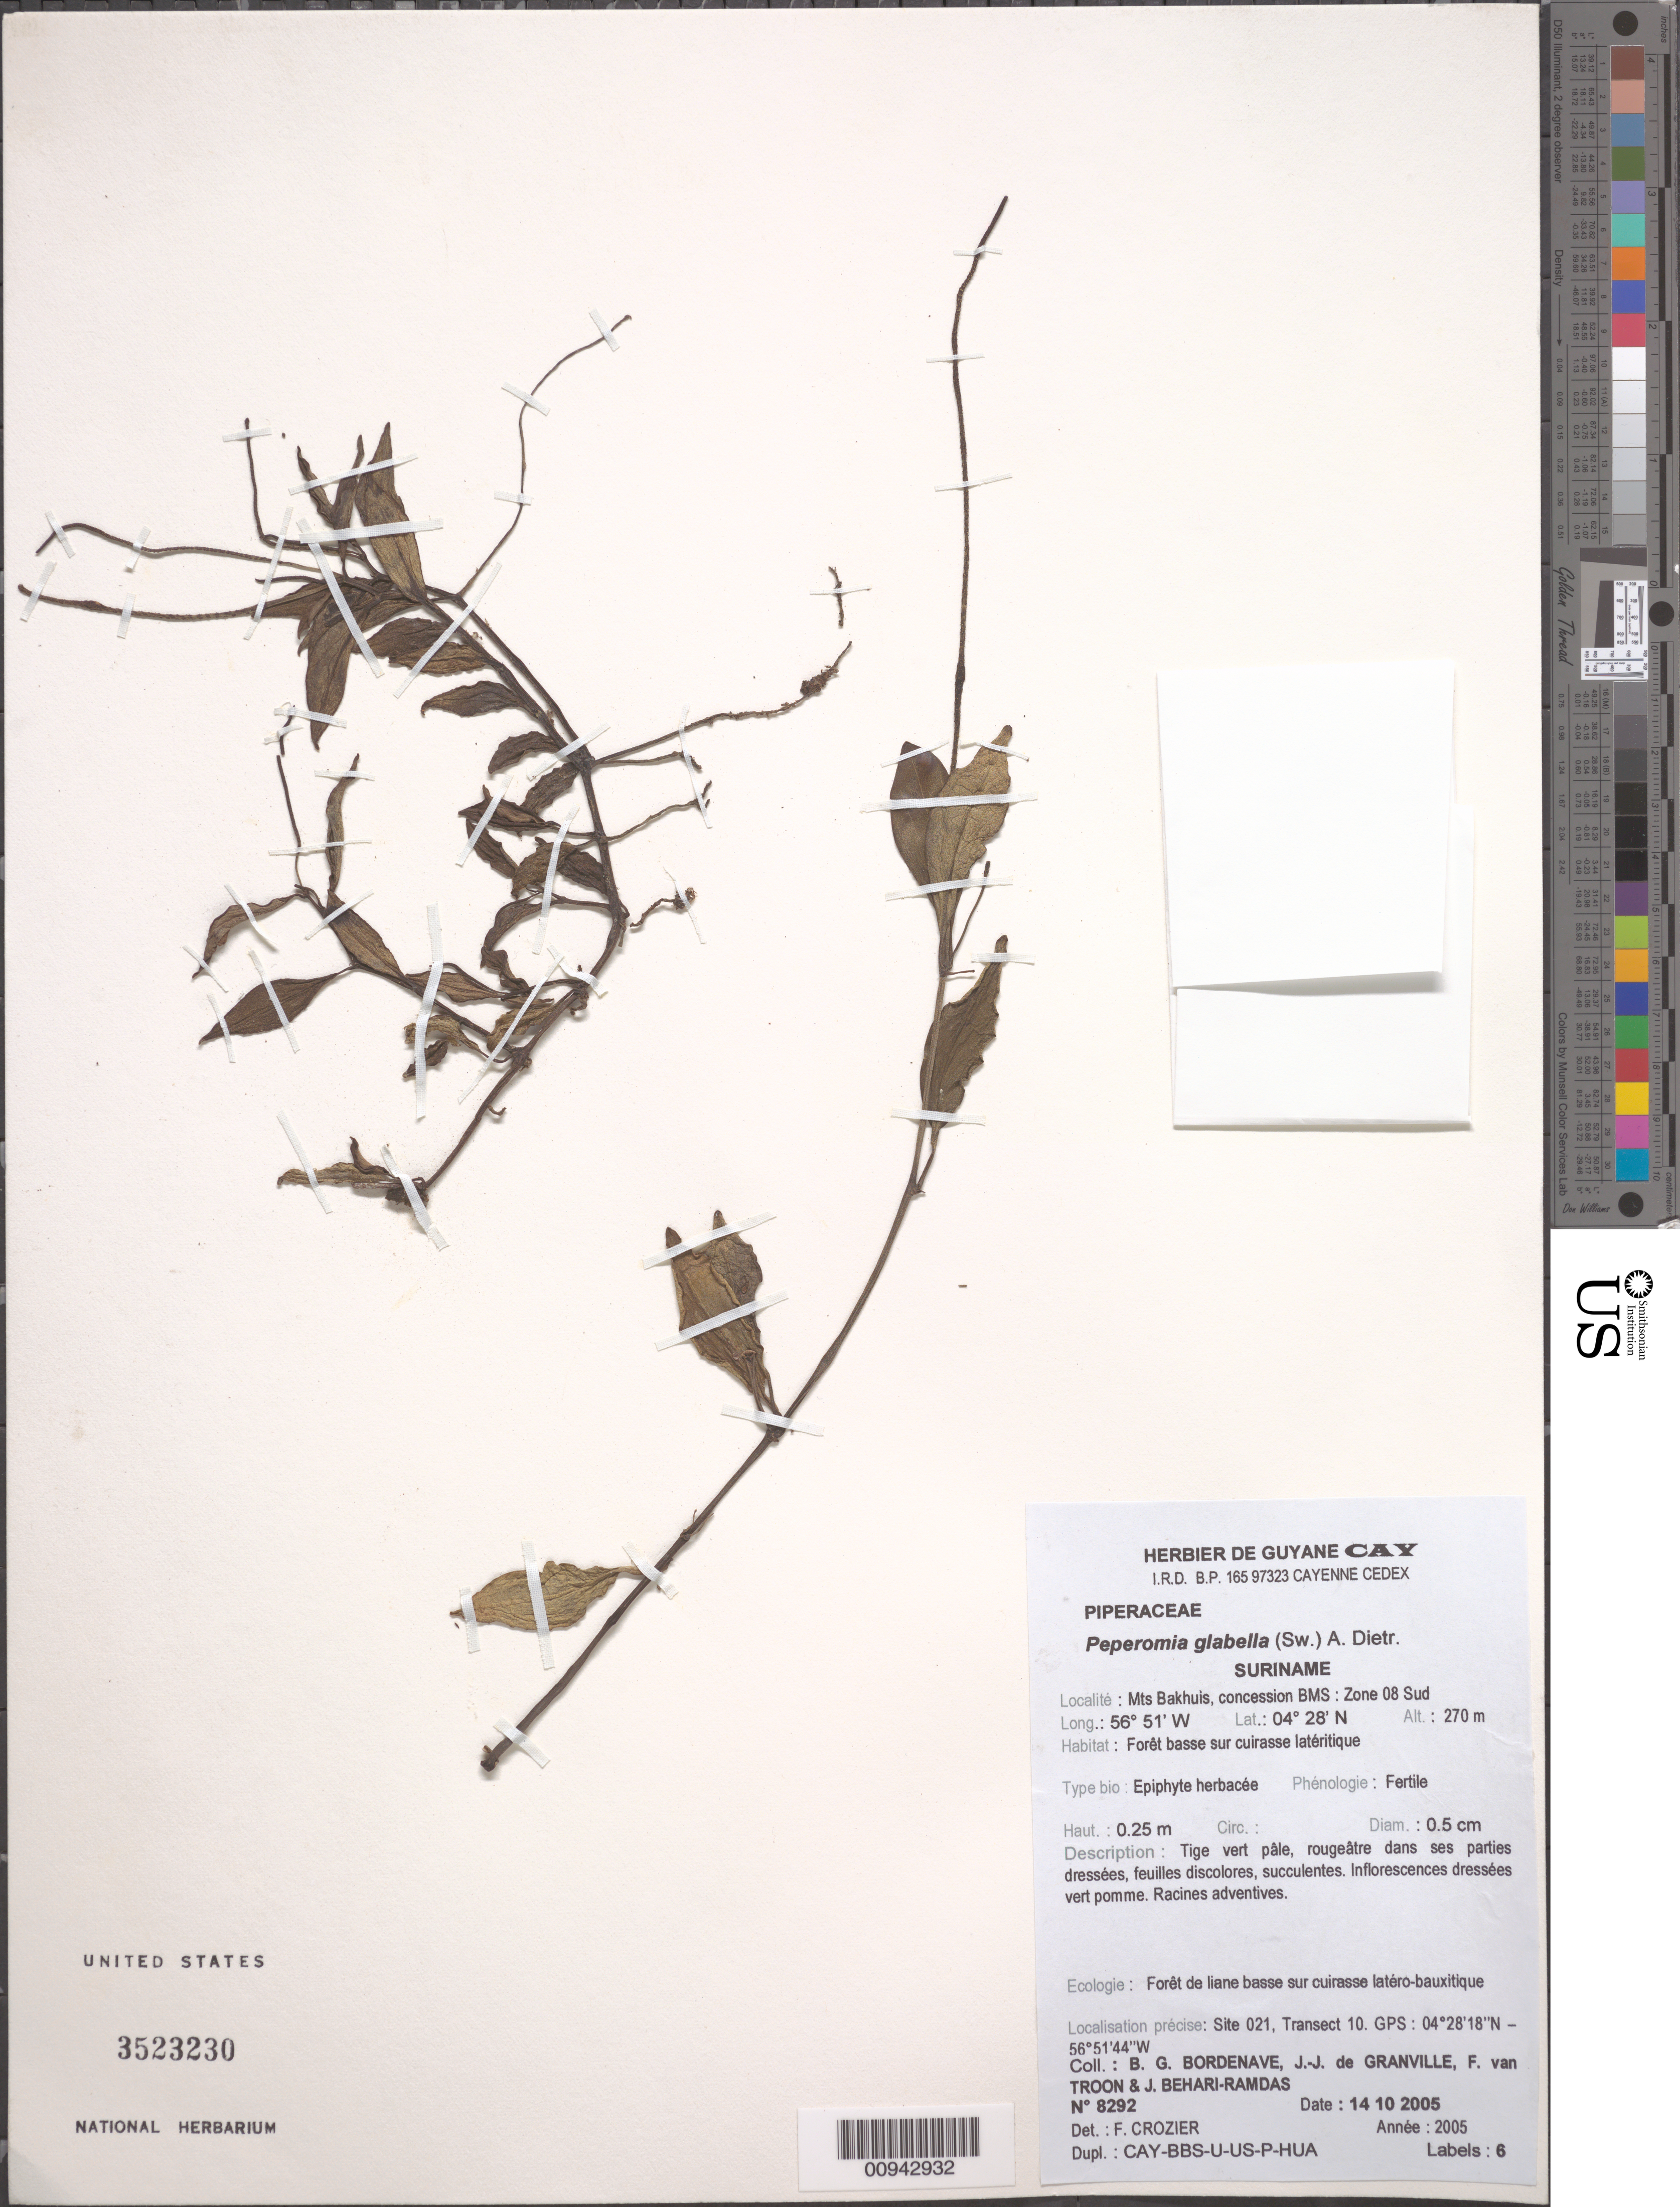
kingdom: Plantae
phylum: Tracheophyta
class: Magnoliopsida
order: Piperales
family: Piperaceae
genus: Peperomia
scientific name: Peperomia glabella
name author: (Sw.) A. Dietr.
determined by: Crozier, F.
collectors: B. Bordenave, J.-J. de Granville, F. Van Troon & J. Behari-Ramdas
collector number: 8292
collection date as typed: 14-Oct-05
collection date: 2005-10-14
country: Suriname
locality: Mts Bakhuis, concession BMS: Zone 08 Sud. Site 021, Transect 10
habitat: Foret basse sur cuirasse lateritique. Foret de liane basse sur cuirasse latero-bauxitique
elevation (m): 270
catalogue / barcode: US 3523230